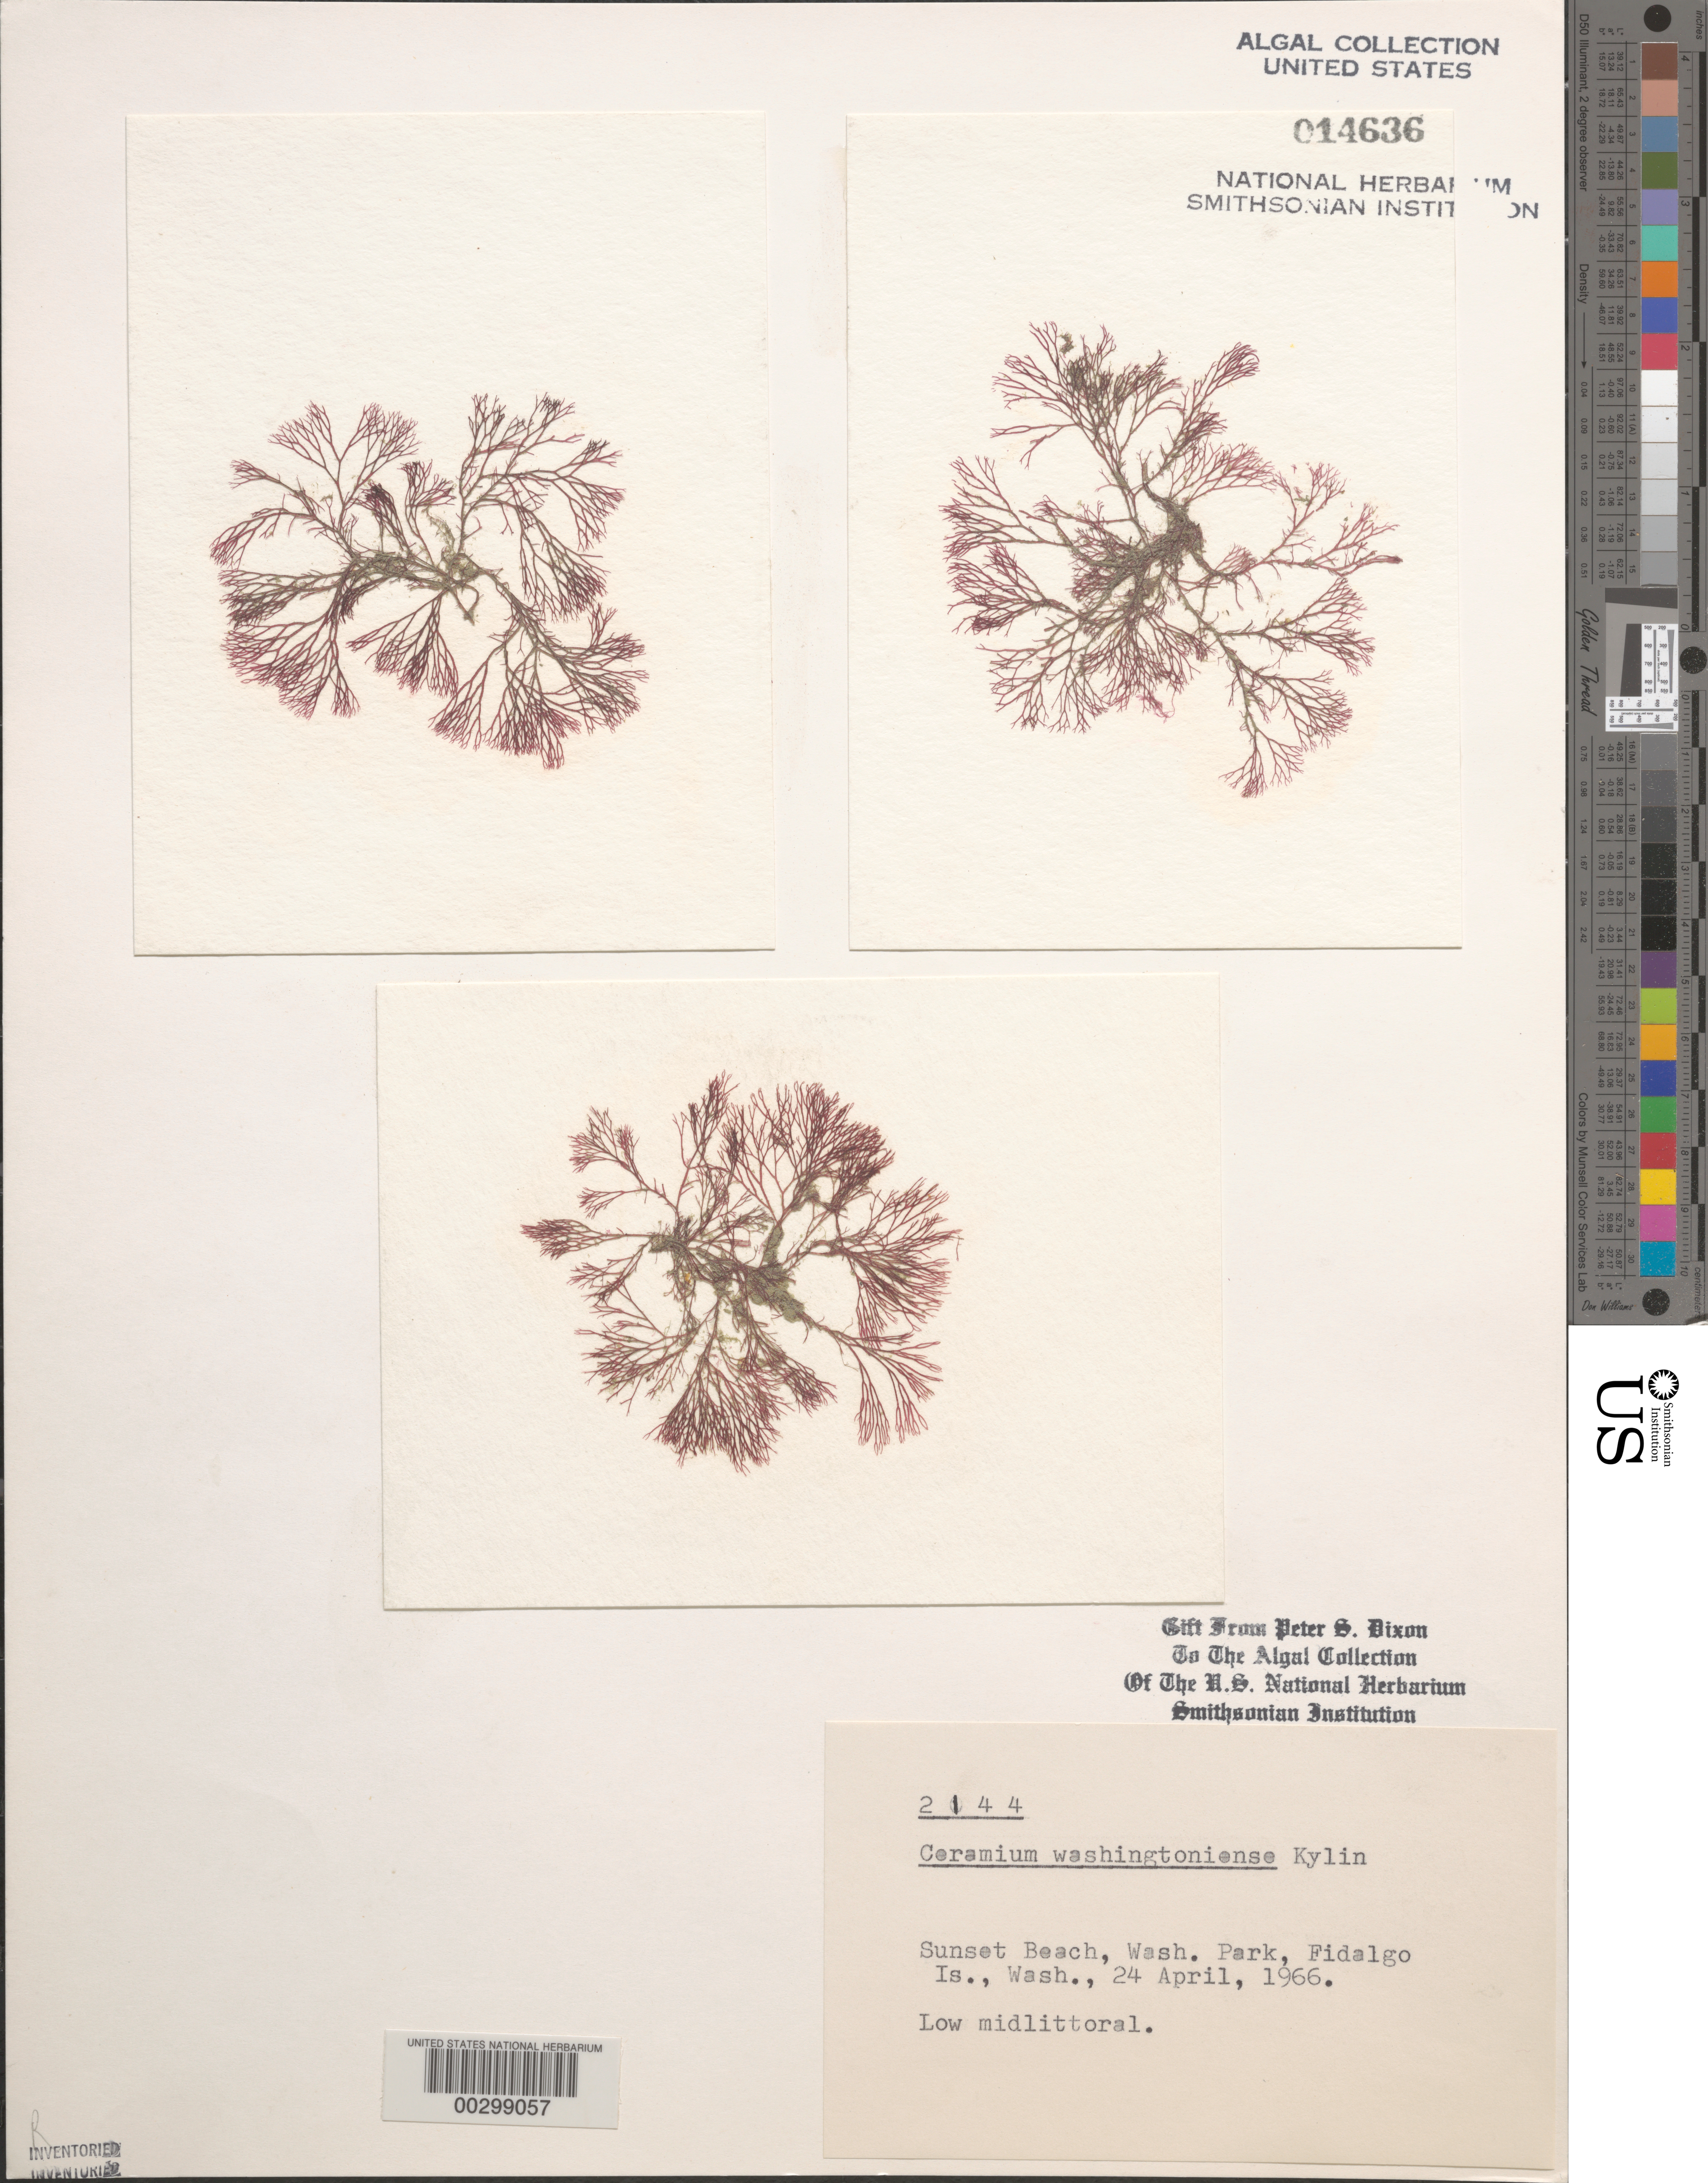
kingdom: Plantae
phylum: Rhodophyta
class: Florideophyceae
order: Ceramiales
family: Ceramiaceae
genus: Ceramium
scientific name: Ceramium pacificum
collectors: P. S. Dixon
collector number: PSD 2144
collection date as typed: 24 Apr 1966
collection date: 1966-04-24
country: United States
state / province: Washington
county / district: Skagit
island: Fidalgo Island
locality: Sunset Beach, Washington Park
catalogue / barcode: US 14636